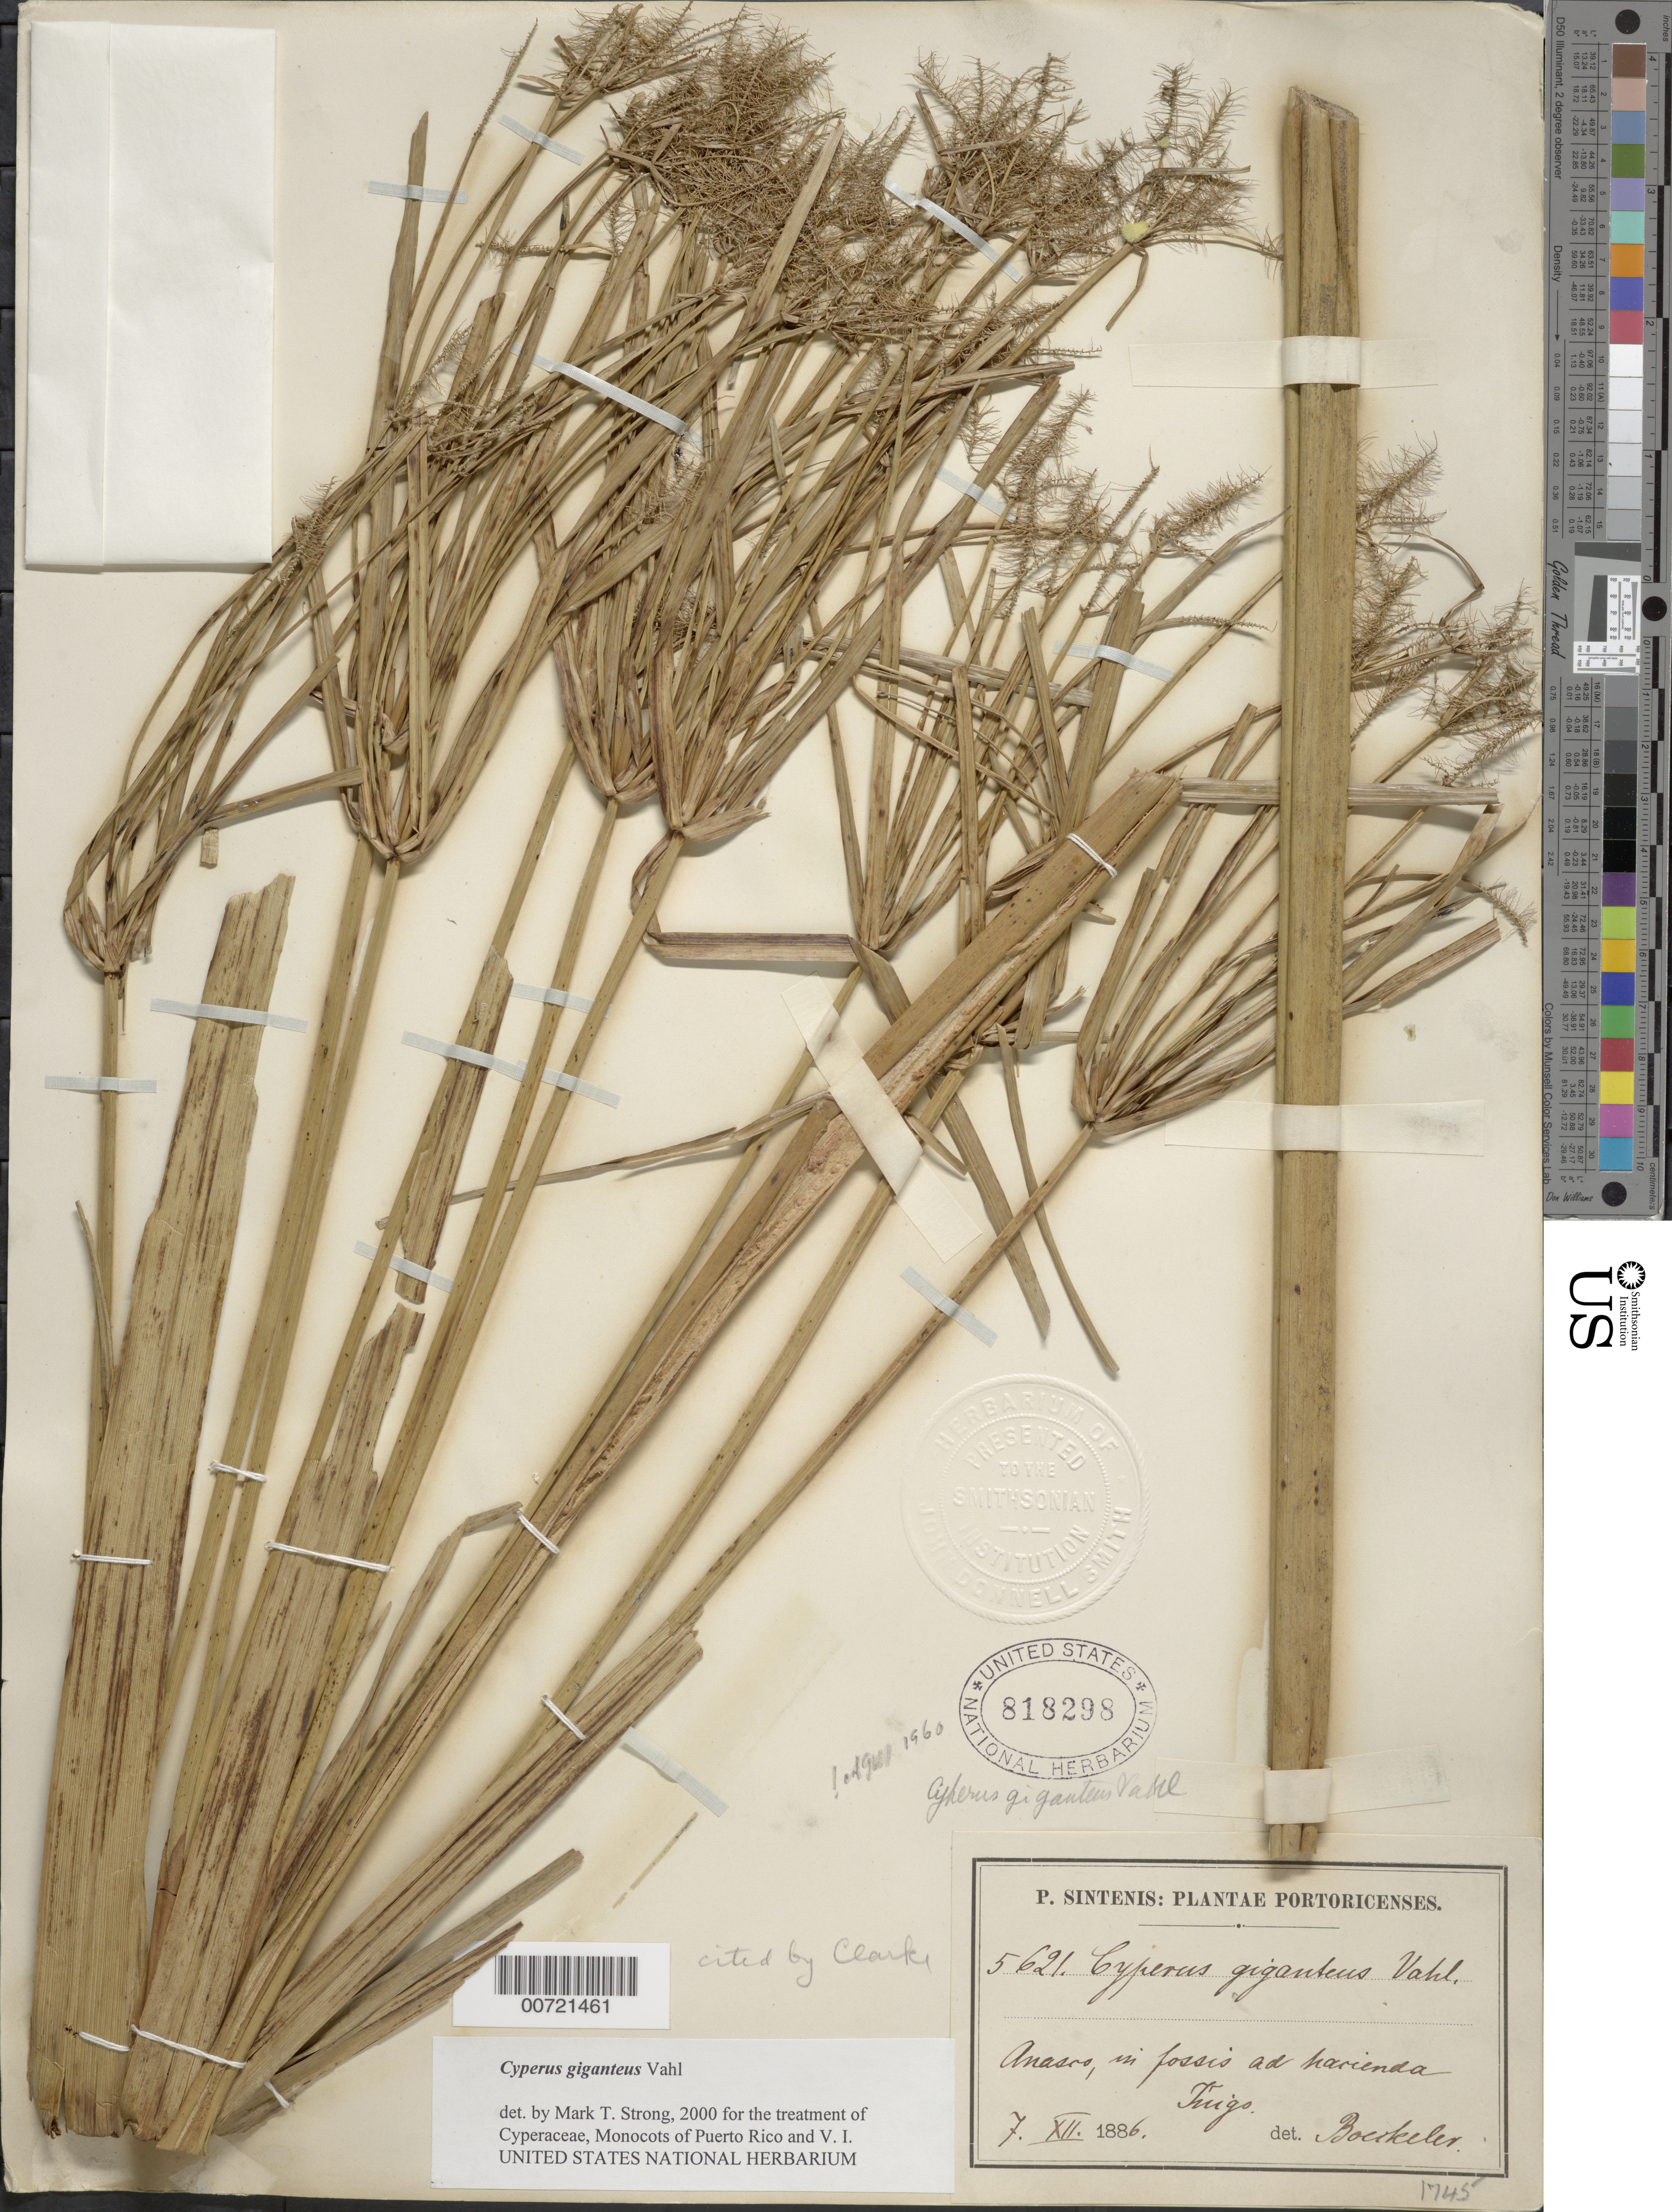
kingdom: Plantae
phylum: Tracheophyta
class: Liliopsida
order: Poales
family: Cyperaceae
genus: Cyperus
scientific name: Cyperus giganteus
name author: Vahl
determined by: Strong, M. T., (US), Smithsonian Institution - National Museum of Natural History (UNITED STATES)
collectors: P. Sintenis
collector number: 5621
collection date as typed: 07 Dec 1886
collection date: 1886-12-07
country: Puerto Rico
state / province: Añasco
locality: Añasco.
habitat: In fossis ad hacienda Tingo.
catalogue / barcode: US 818298